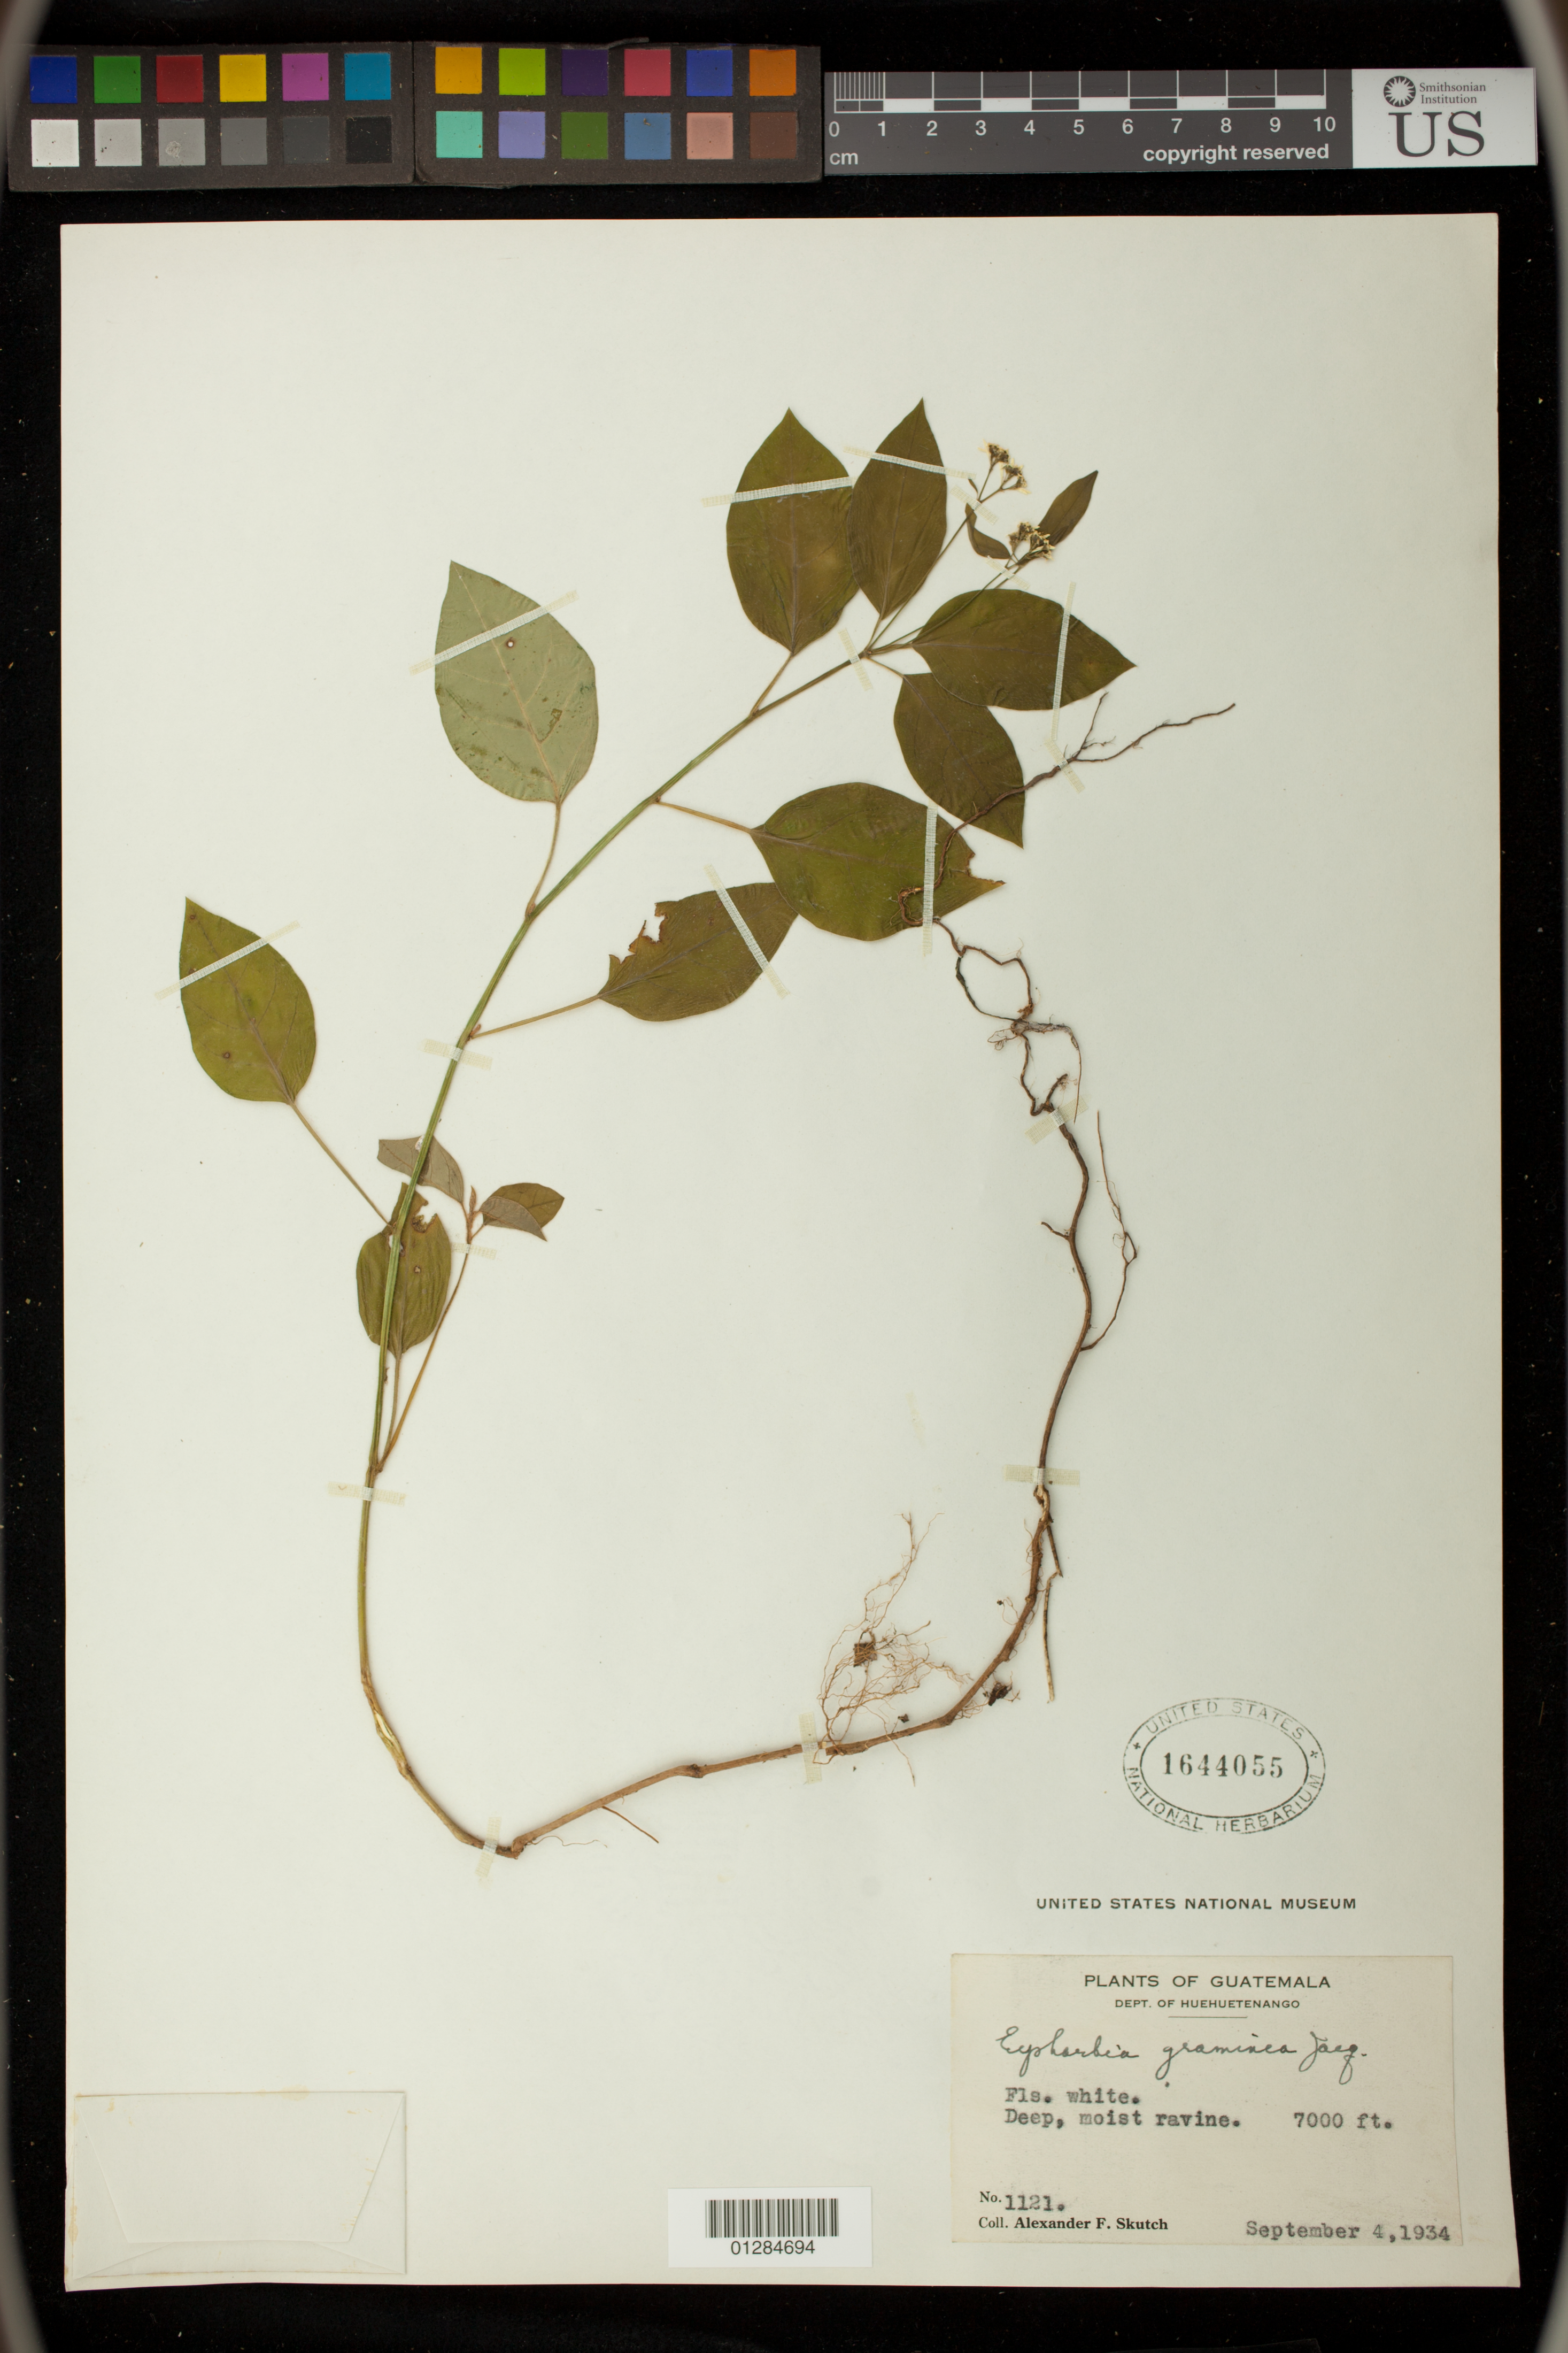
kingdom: Plantae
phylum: Tracheophyta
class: Magnoliopsida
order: Malpighiales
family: Euphorbiaceae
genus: Euphorbia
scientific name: Euphorbia xalapensis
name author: Kunth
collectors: A. F. Skutch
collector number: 1121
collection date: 1934-09-04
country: Guatemala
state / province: Huehuetenango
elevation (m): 2134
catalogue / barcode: US 1644055